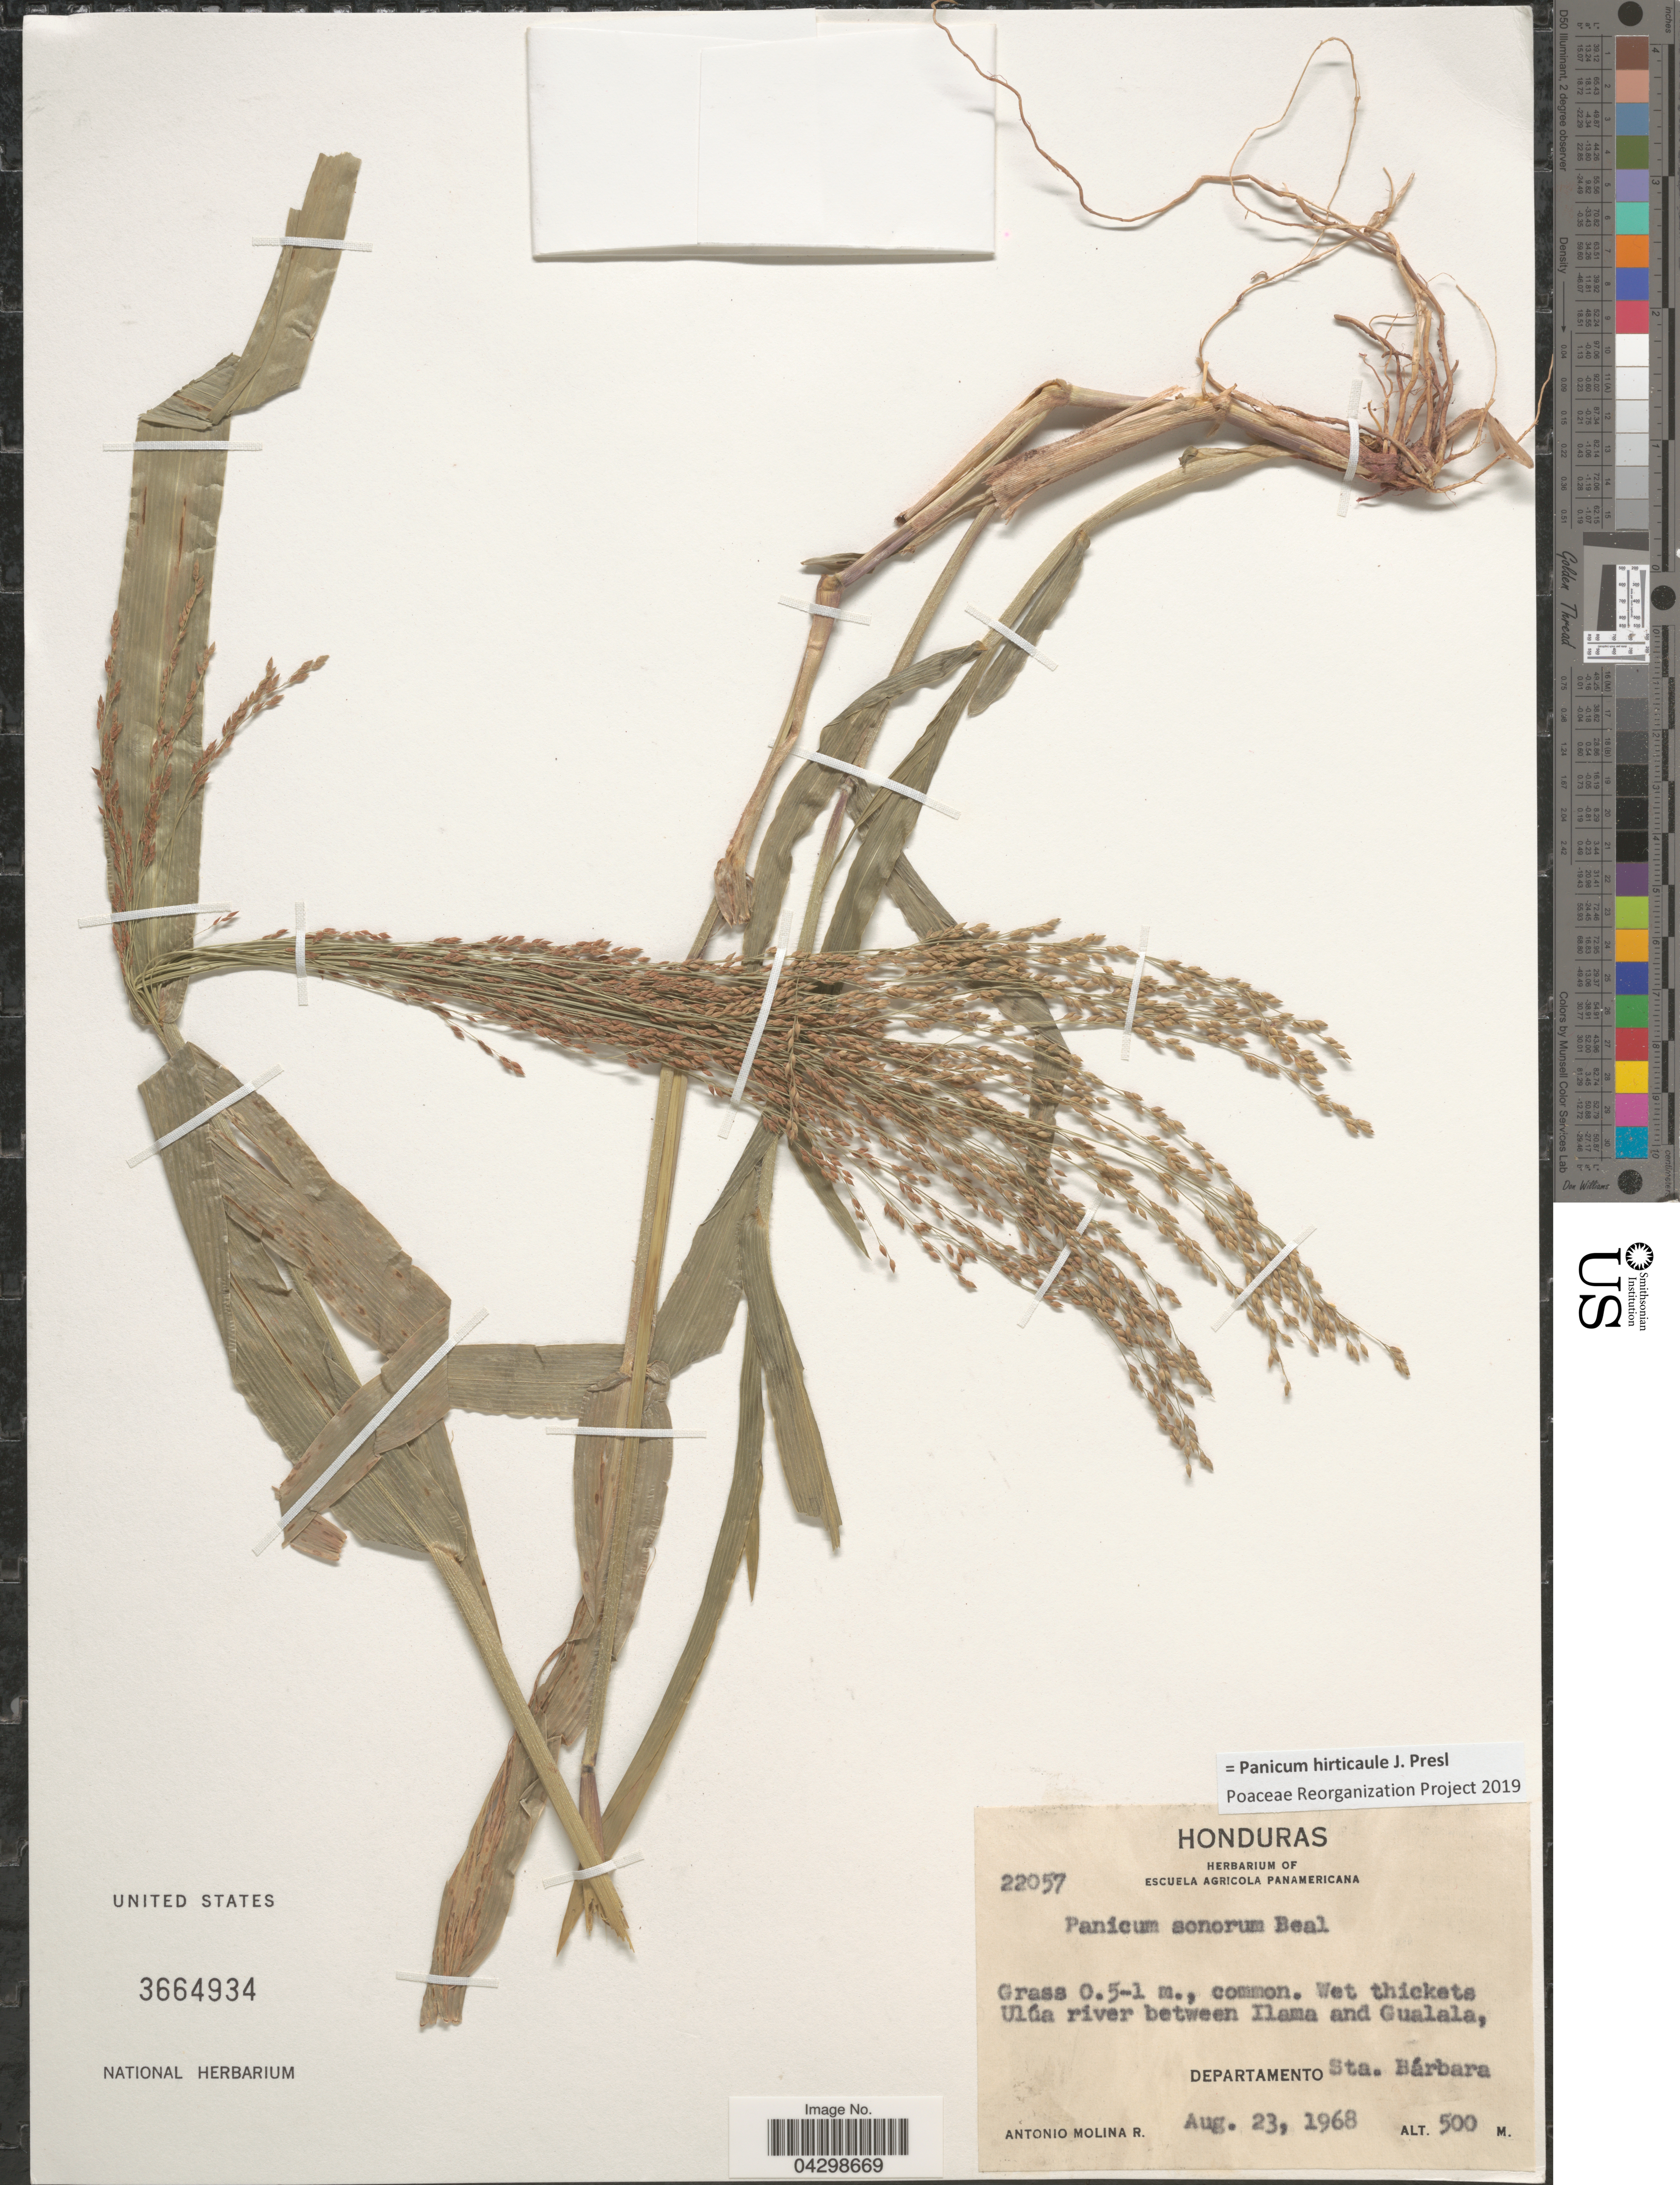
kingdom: Plantae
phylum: Tracheophyta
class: Liliopsida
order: Poales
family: Poaceae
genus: Panicum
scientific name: Panicum hirticaule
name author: J. Presl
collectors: A. Molina R.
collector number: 22057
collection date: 1968-08-23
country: Honduras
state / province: Santa Barbara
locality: Wet thickets Ulúa river between Ilama and Gualala, Departamento Sta. Bárbara.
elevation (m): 500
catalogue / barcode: US 3664934